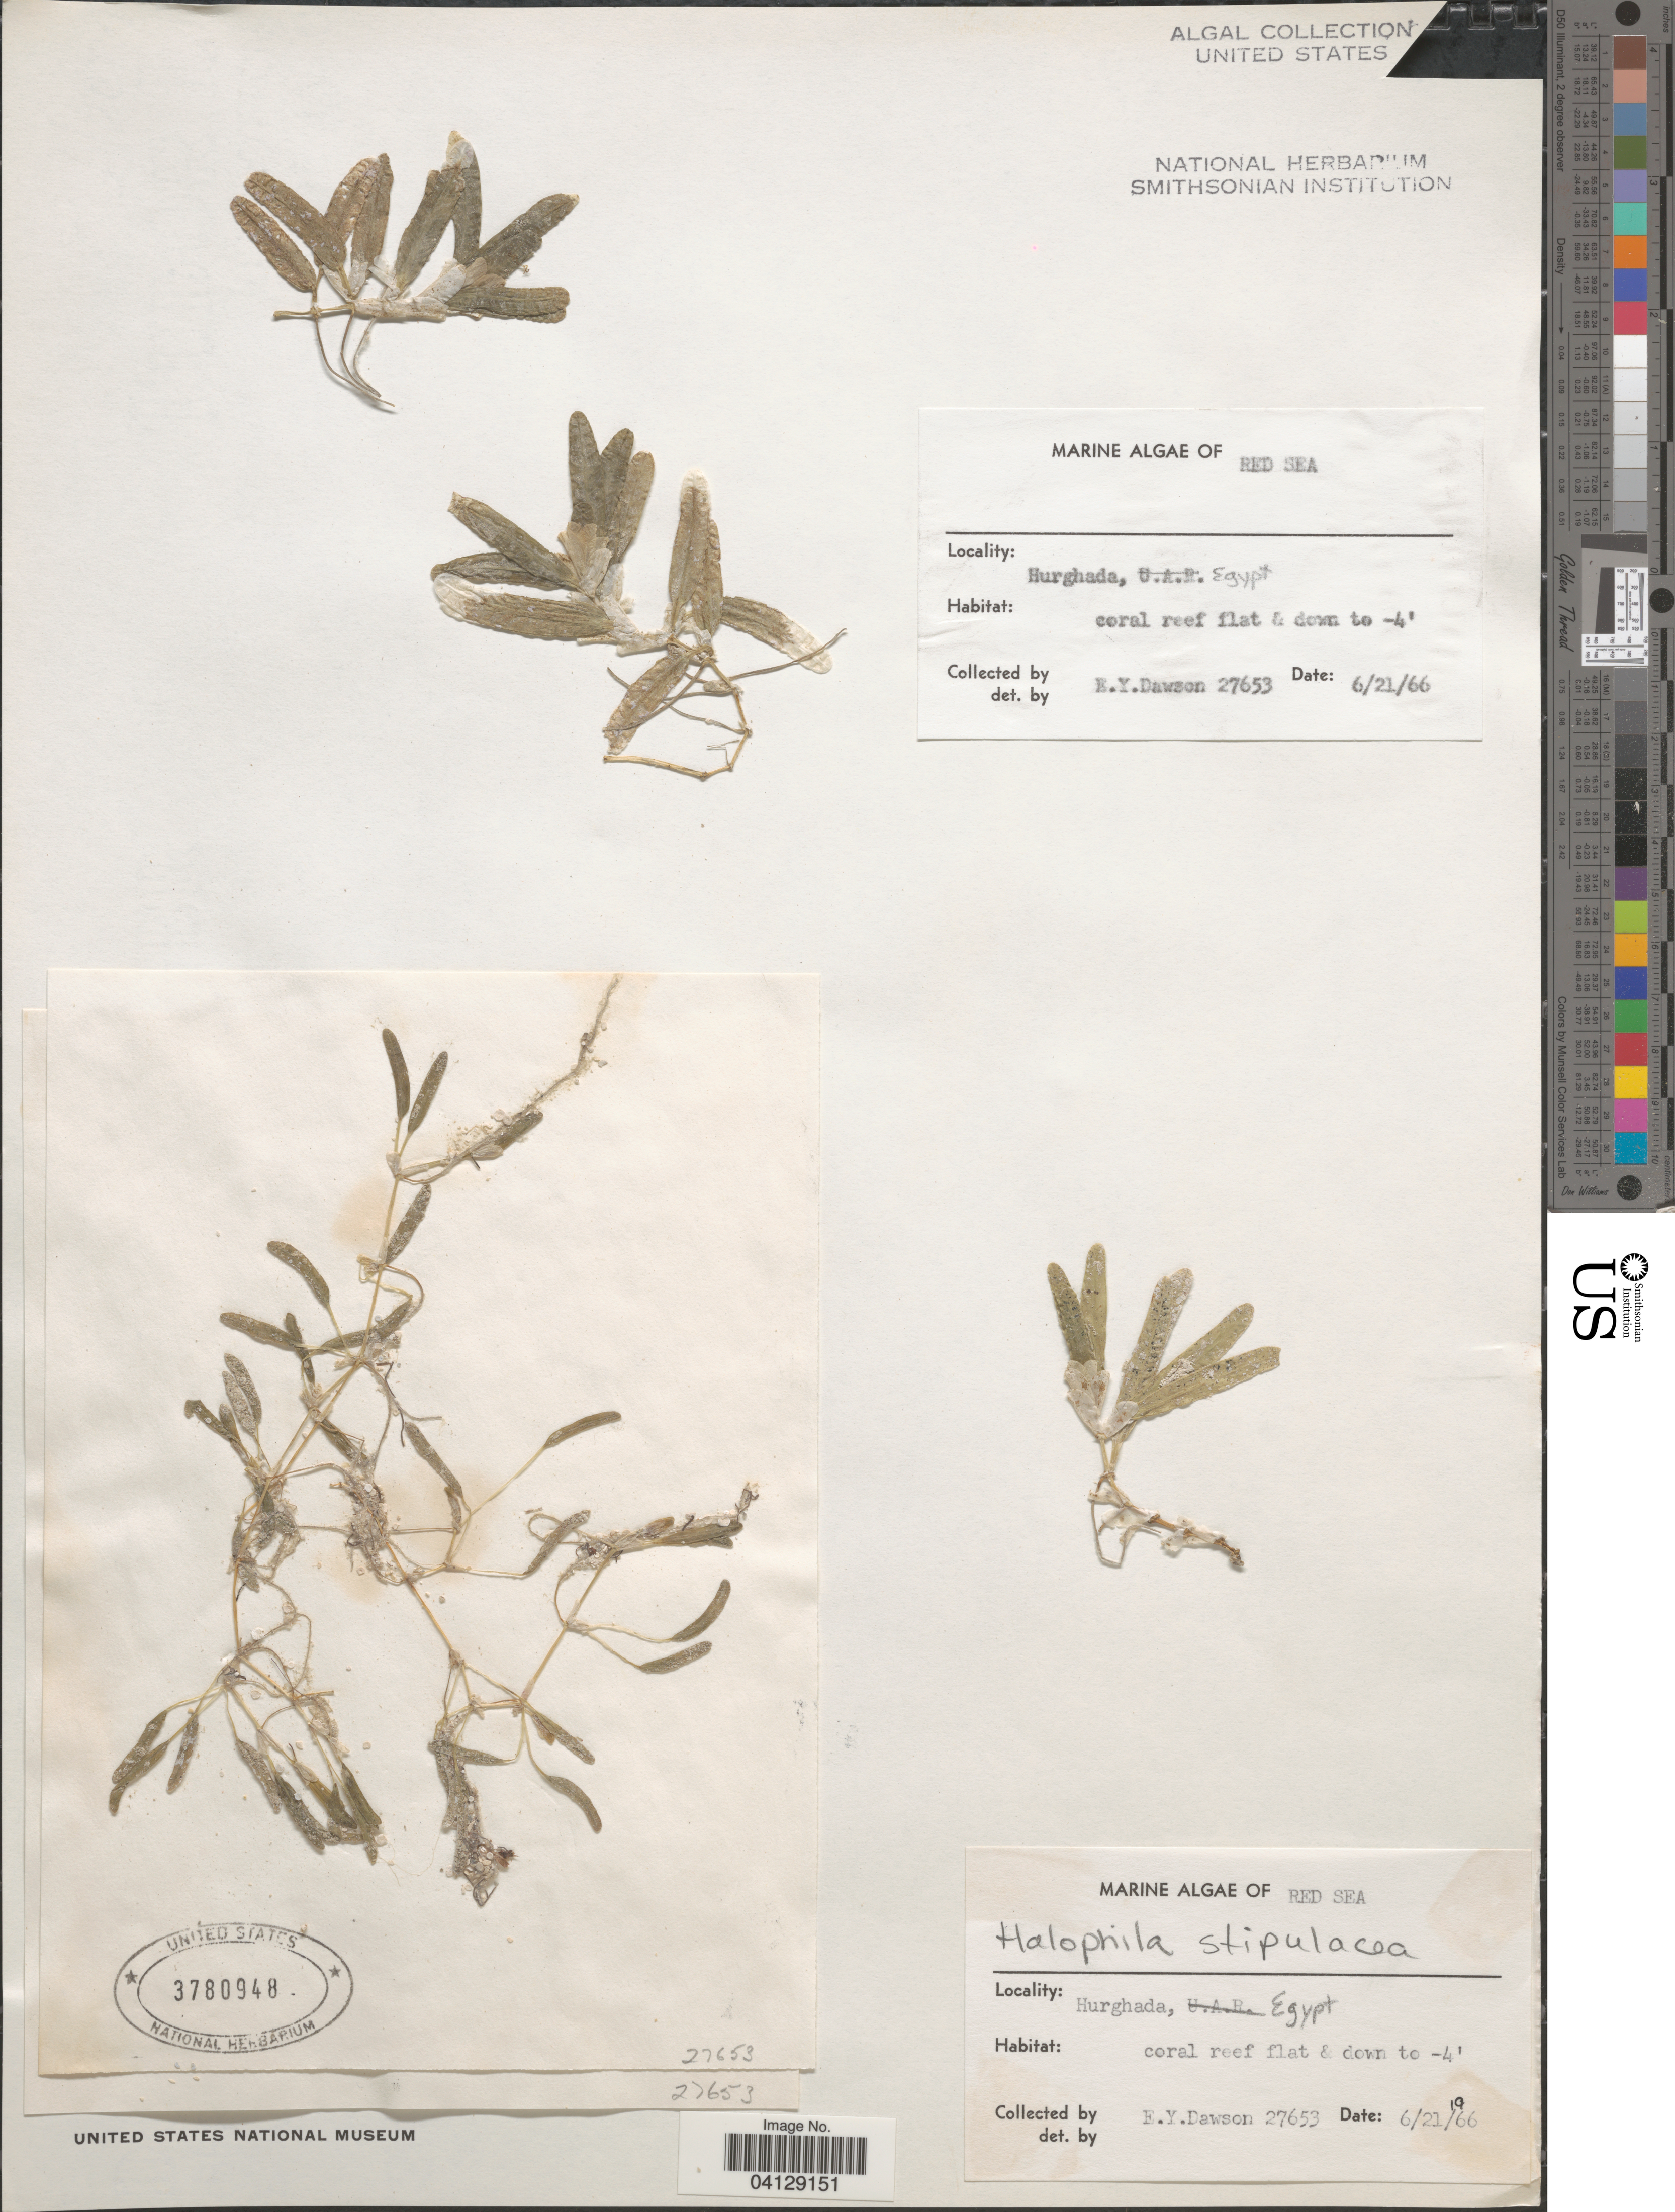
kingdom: Plantae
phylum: Tracheophyta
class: Liliopsida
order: Alismatales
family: Hydrocharitaceae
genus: Halophila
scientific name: Halophila stipulacea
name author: (Forssk.) Asch.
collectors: E. Y. Dawson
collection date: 1966-06-21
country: Egypt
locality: Hurghada. Red Sea.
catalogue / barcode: US 3780948